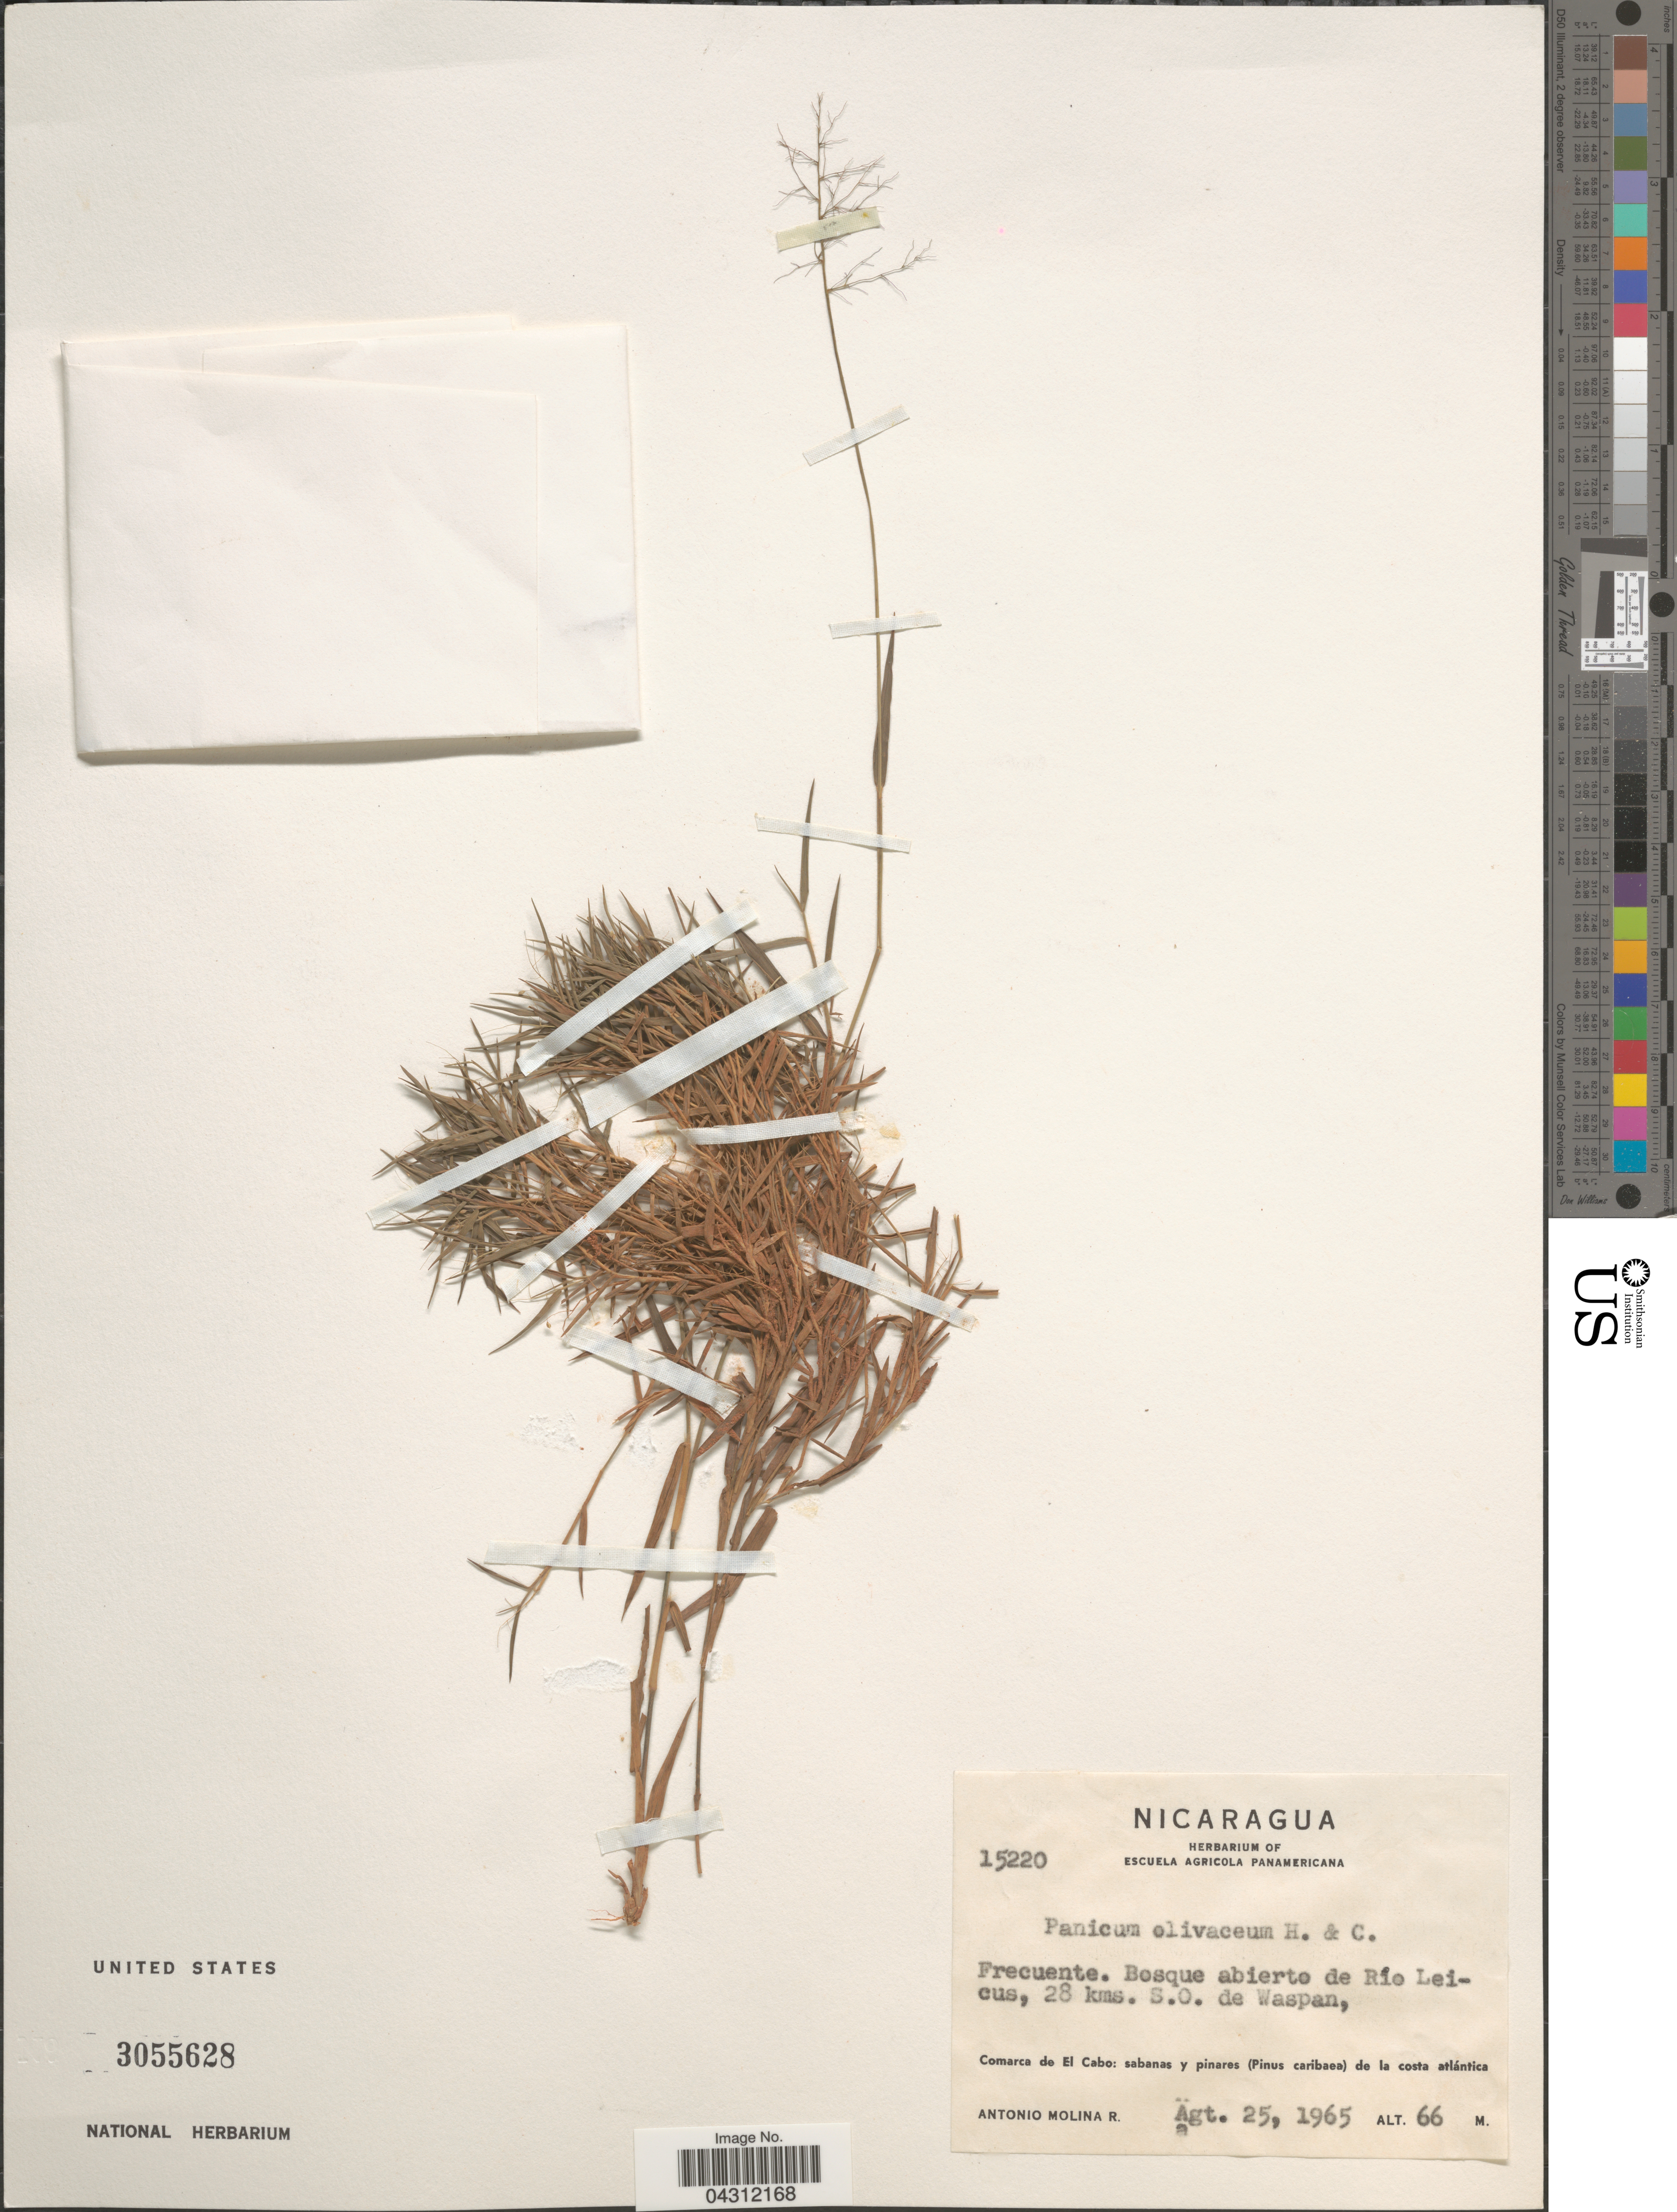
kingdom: Plantae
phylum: Tracheophyta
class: Liliopsida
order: Poales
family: Poaceae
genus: Dichanthelium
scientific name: Dichanthelium acuminatum var. acuminatum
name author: (Sw.) Gould & C.A. Clark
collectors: A. Molina R.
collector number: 15220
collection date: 1965-08-25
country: Nicaragua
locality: Frecuente. Bosque abierto de Rio Leicus, 28 kms. S.O. de Waspan, Comarca de El Cabo: sabanas y pinares (Pinus caribaea) de la costa atlántica.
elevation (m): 66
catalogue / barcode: US 3055628